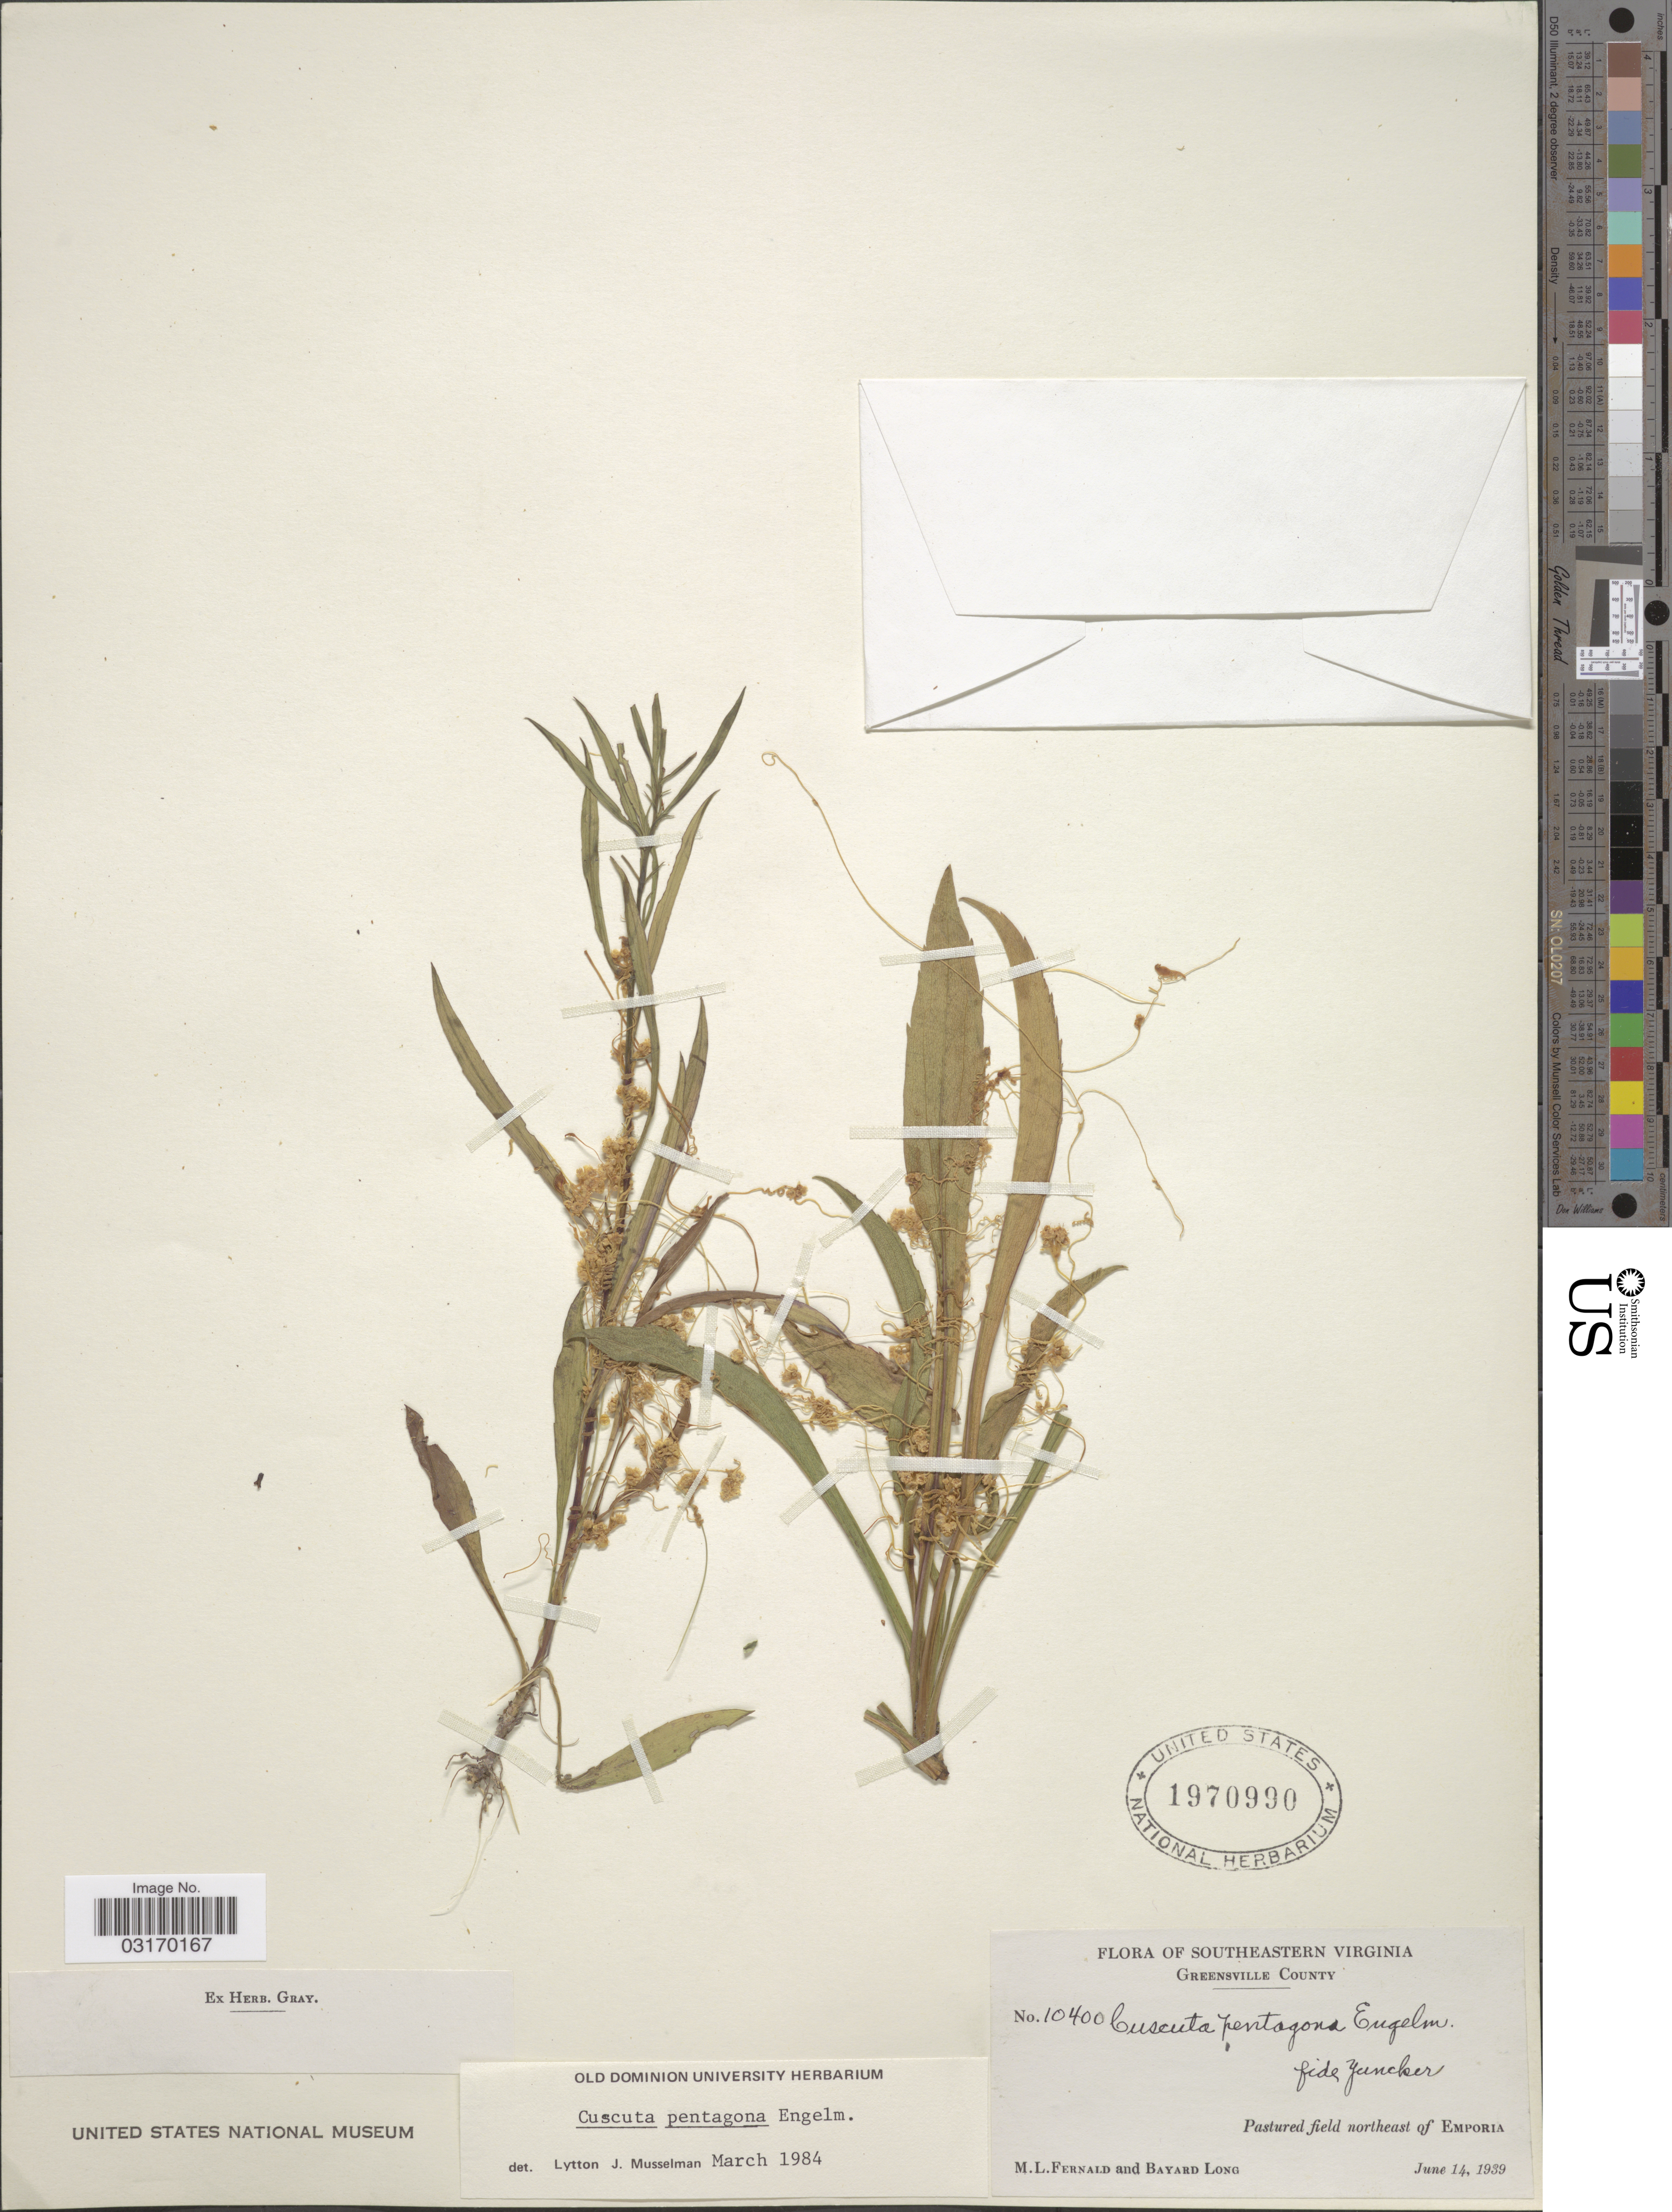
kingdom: Plantae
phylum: Tracheophyta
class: Magnoliopsida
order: Solanales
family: Convolvulaceae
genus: Cuscuta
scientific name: Cuscuta pentagona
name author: Engelm.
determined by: Musselman, Lytton J., Director (ODU), Old Dominion University (UNITED STATES)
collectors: M. L. Fernald & B. Long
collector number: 10400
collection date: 1939-06-14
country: United States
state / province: Virginia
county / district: Greensville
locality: Southeastern Virginia. Greensville County. Pastured field northeast of Emporia.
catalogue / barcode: US 1970990